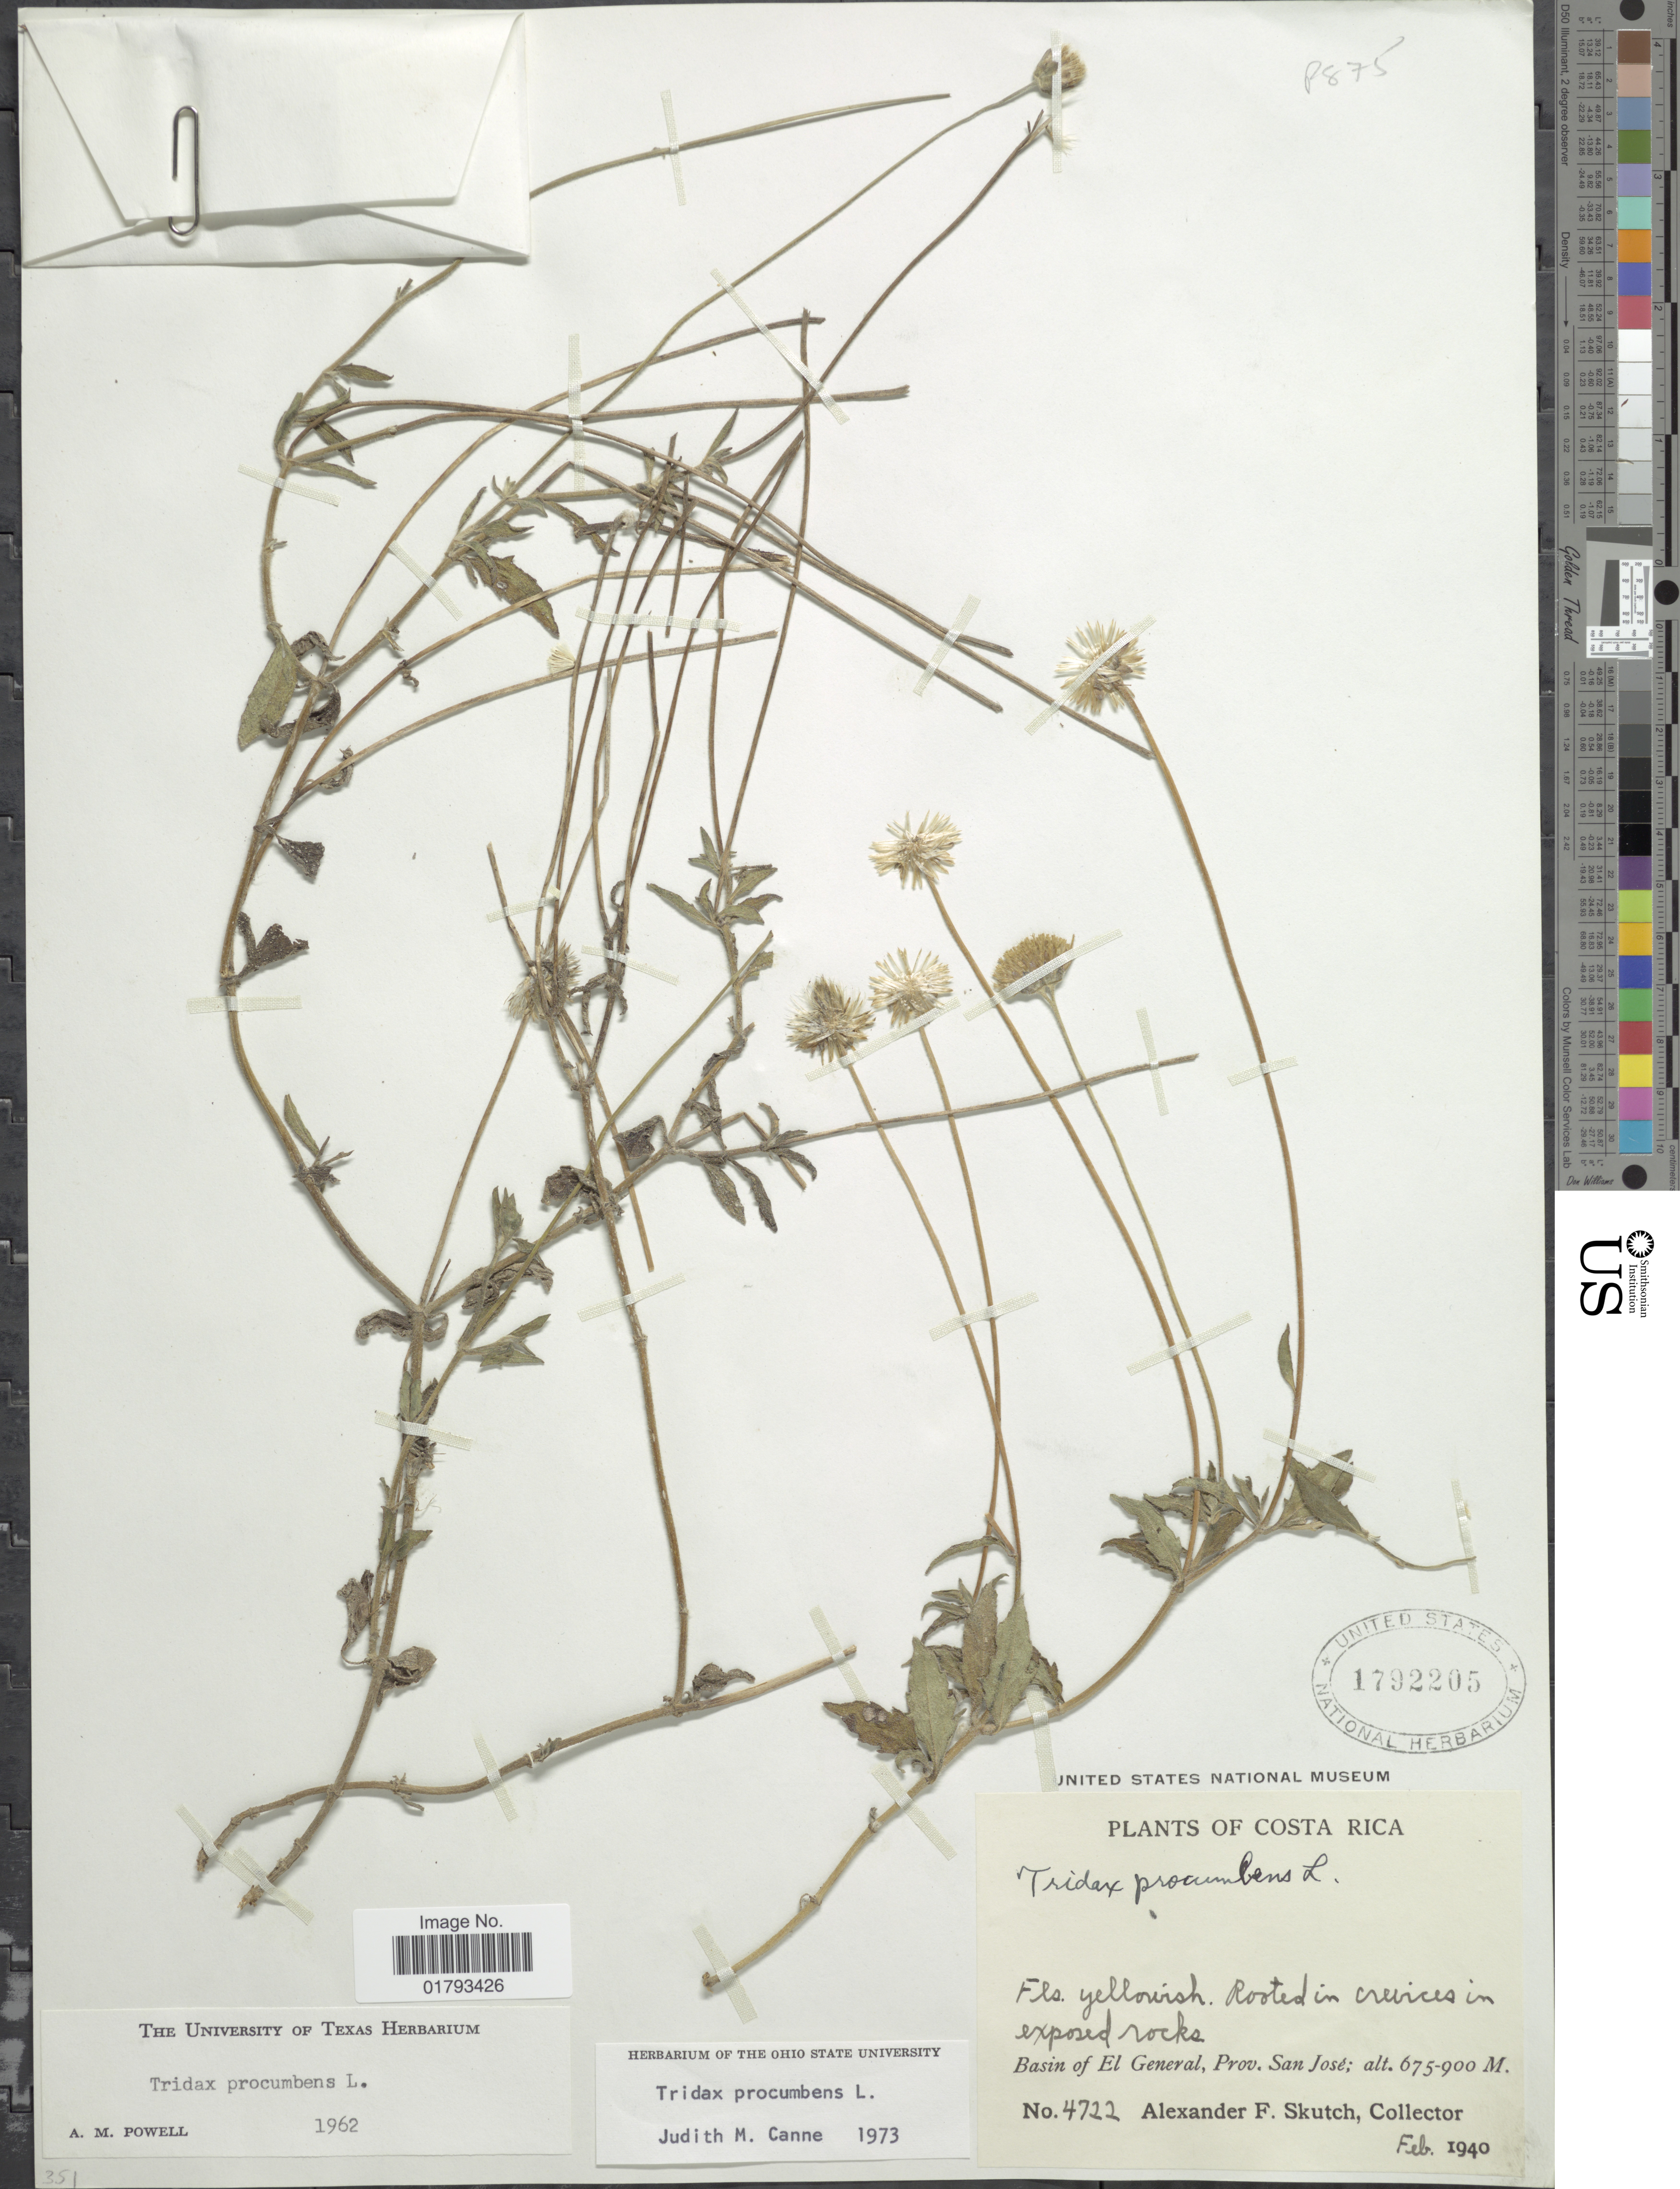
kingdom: Plantae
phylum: Tracheophyta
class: Magnoliopsida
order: Asterales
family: Asteraceae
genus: Tridax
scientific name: Tridax procumbens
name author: L.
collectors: A. F. Skutch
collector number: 4722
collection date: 1940-02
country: Costa Rica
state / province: San José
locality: Basin of El General, Prov. San Jose.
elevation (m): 675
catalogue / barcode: US 1792205